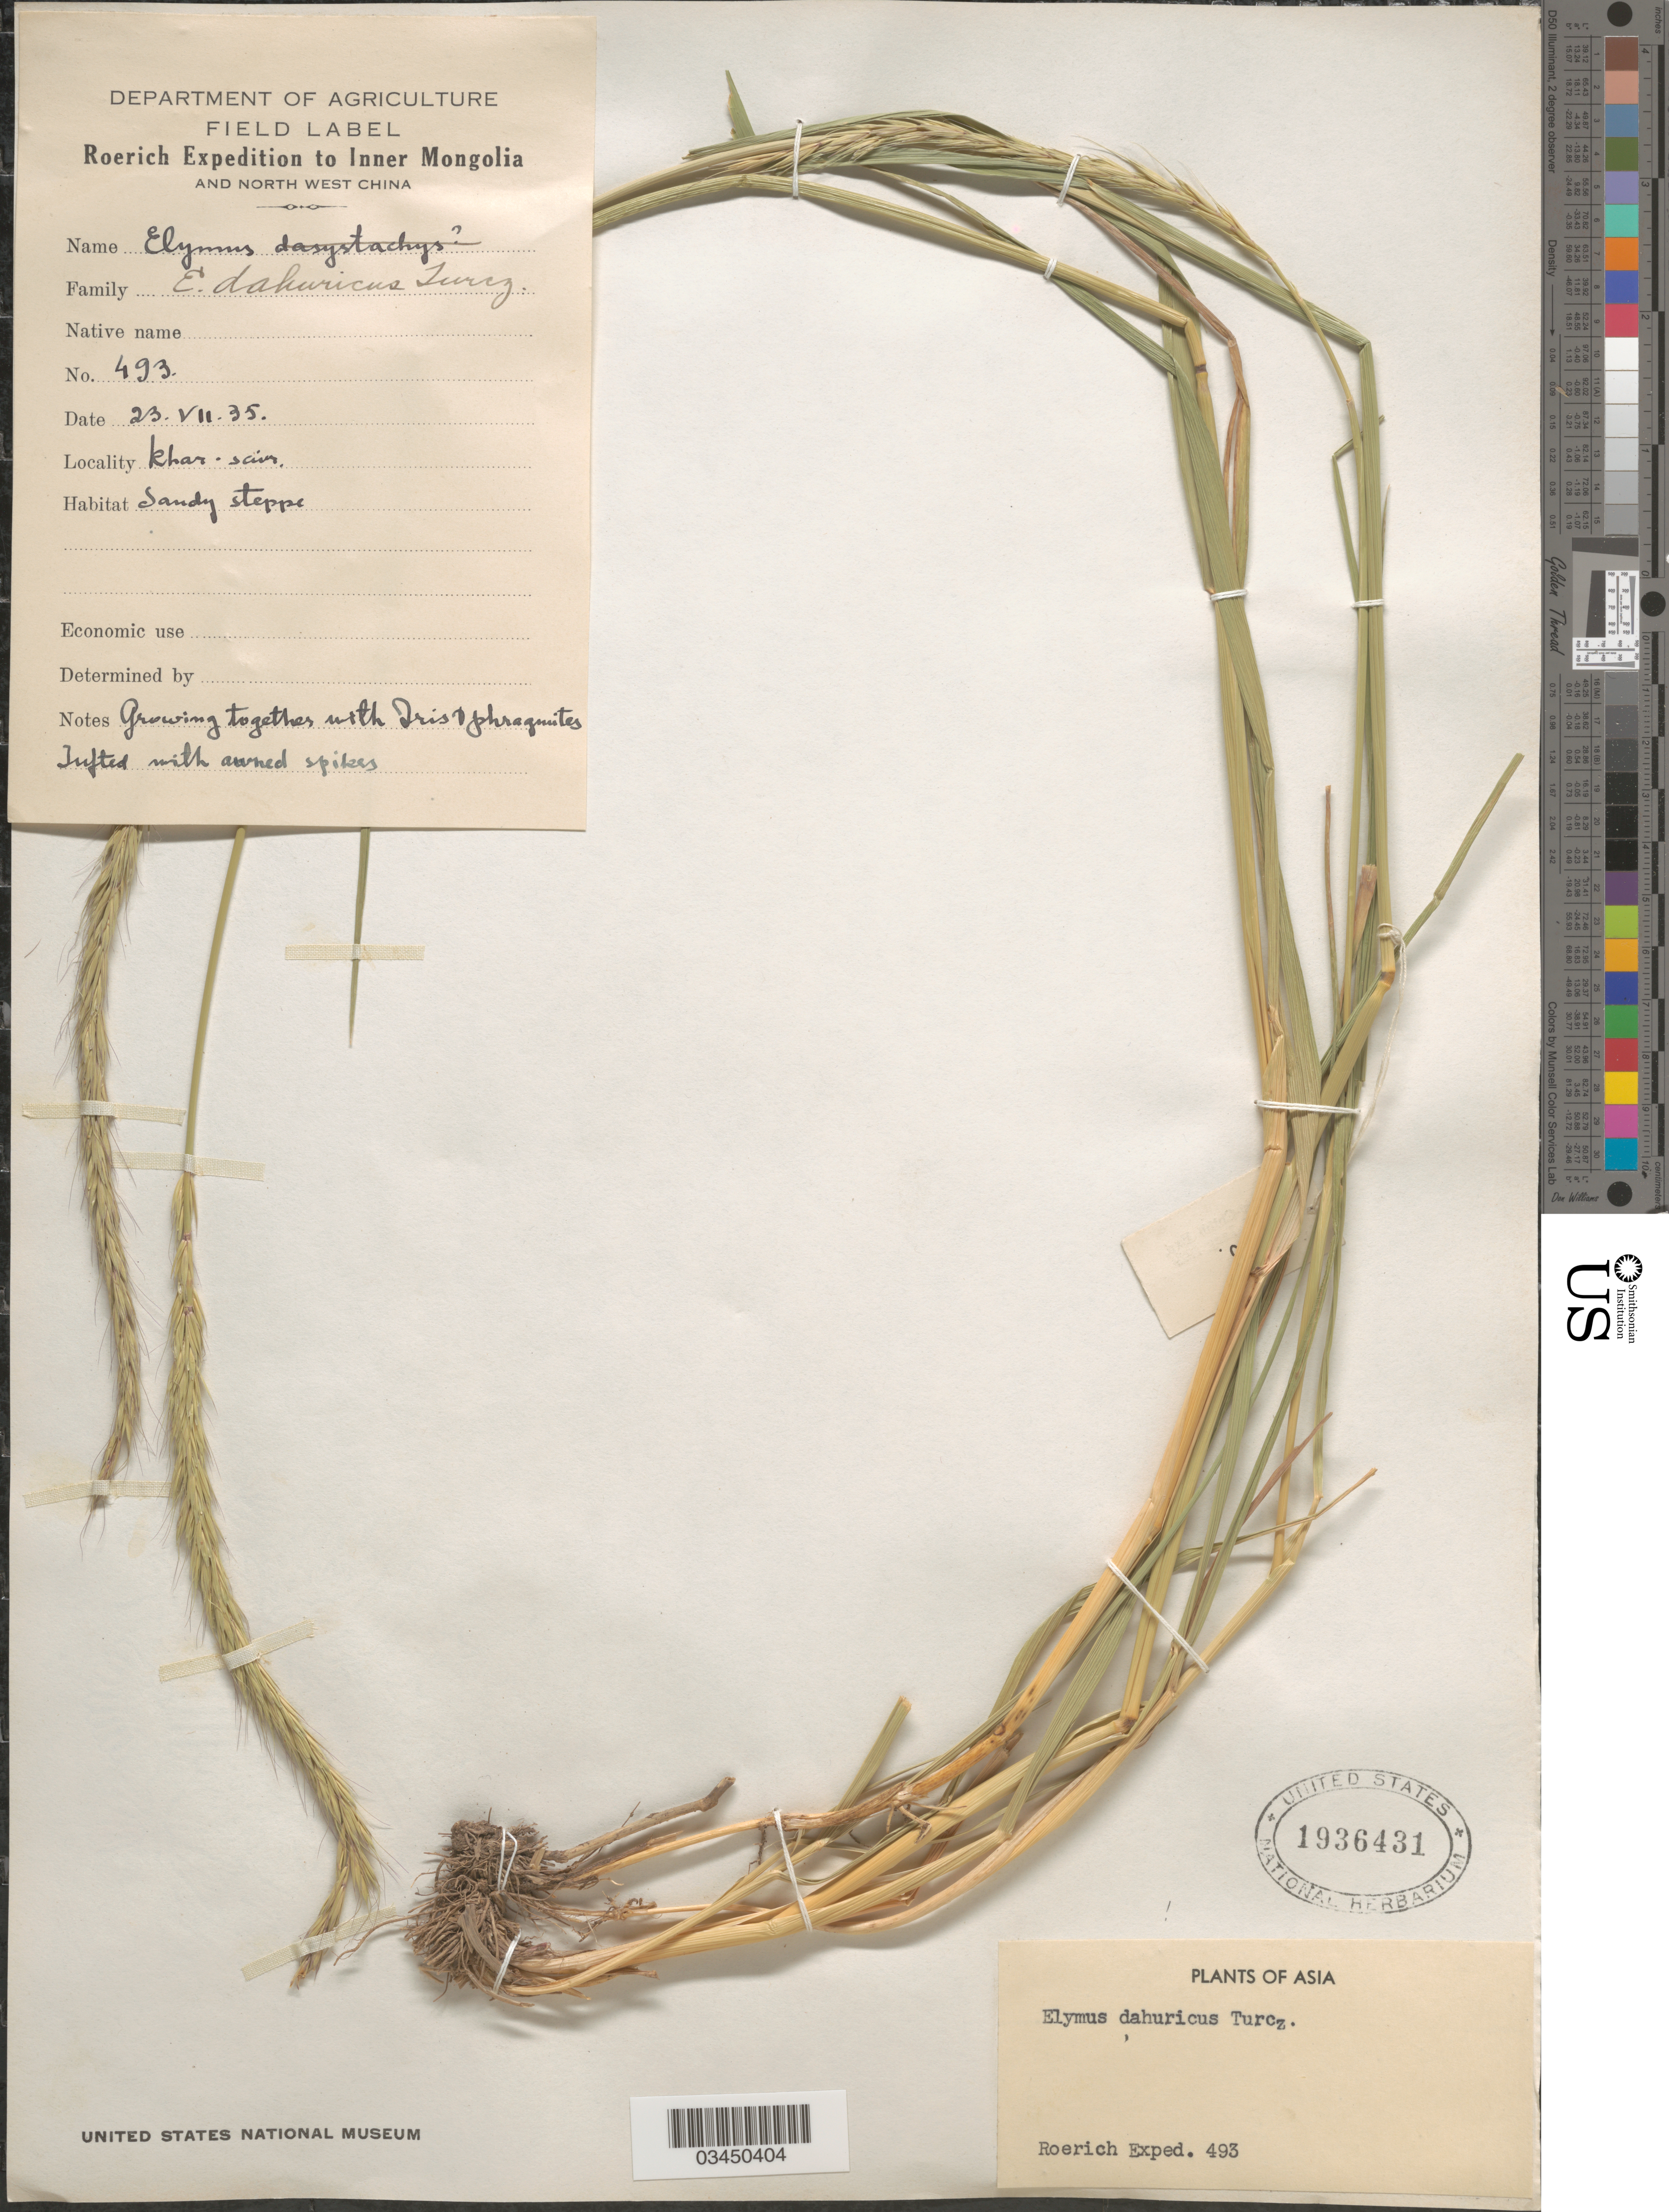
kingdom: Plantae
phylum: Tracheophyta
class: Liliopsida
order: Poales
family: Poaceae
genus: Elymus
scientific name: Elymus dahuricus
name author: Turcz. ex Griseb.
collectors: Roerich Expedition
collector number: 493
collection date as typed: Transcribed d/m/y: 23/7/35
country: China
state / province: Nei Monggol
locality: Inner Mongolia and North West China. Khar-sair [interpreted]. Sandy steppe.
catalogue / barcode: US 1936431